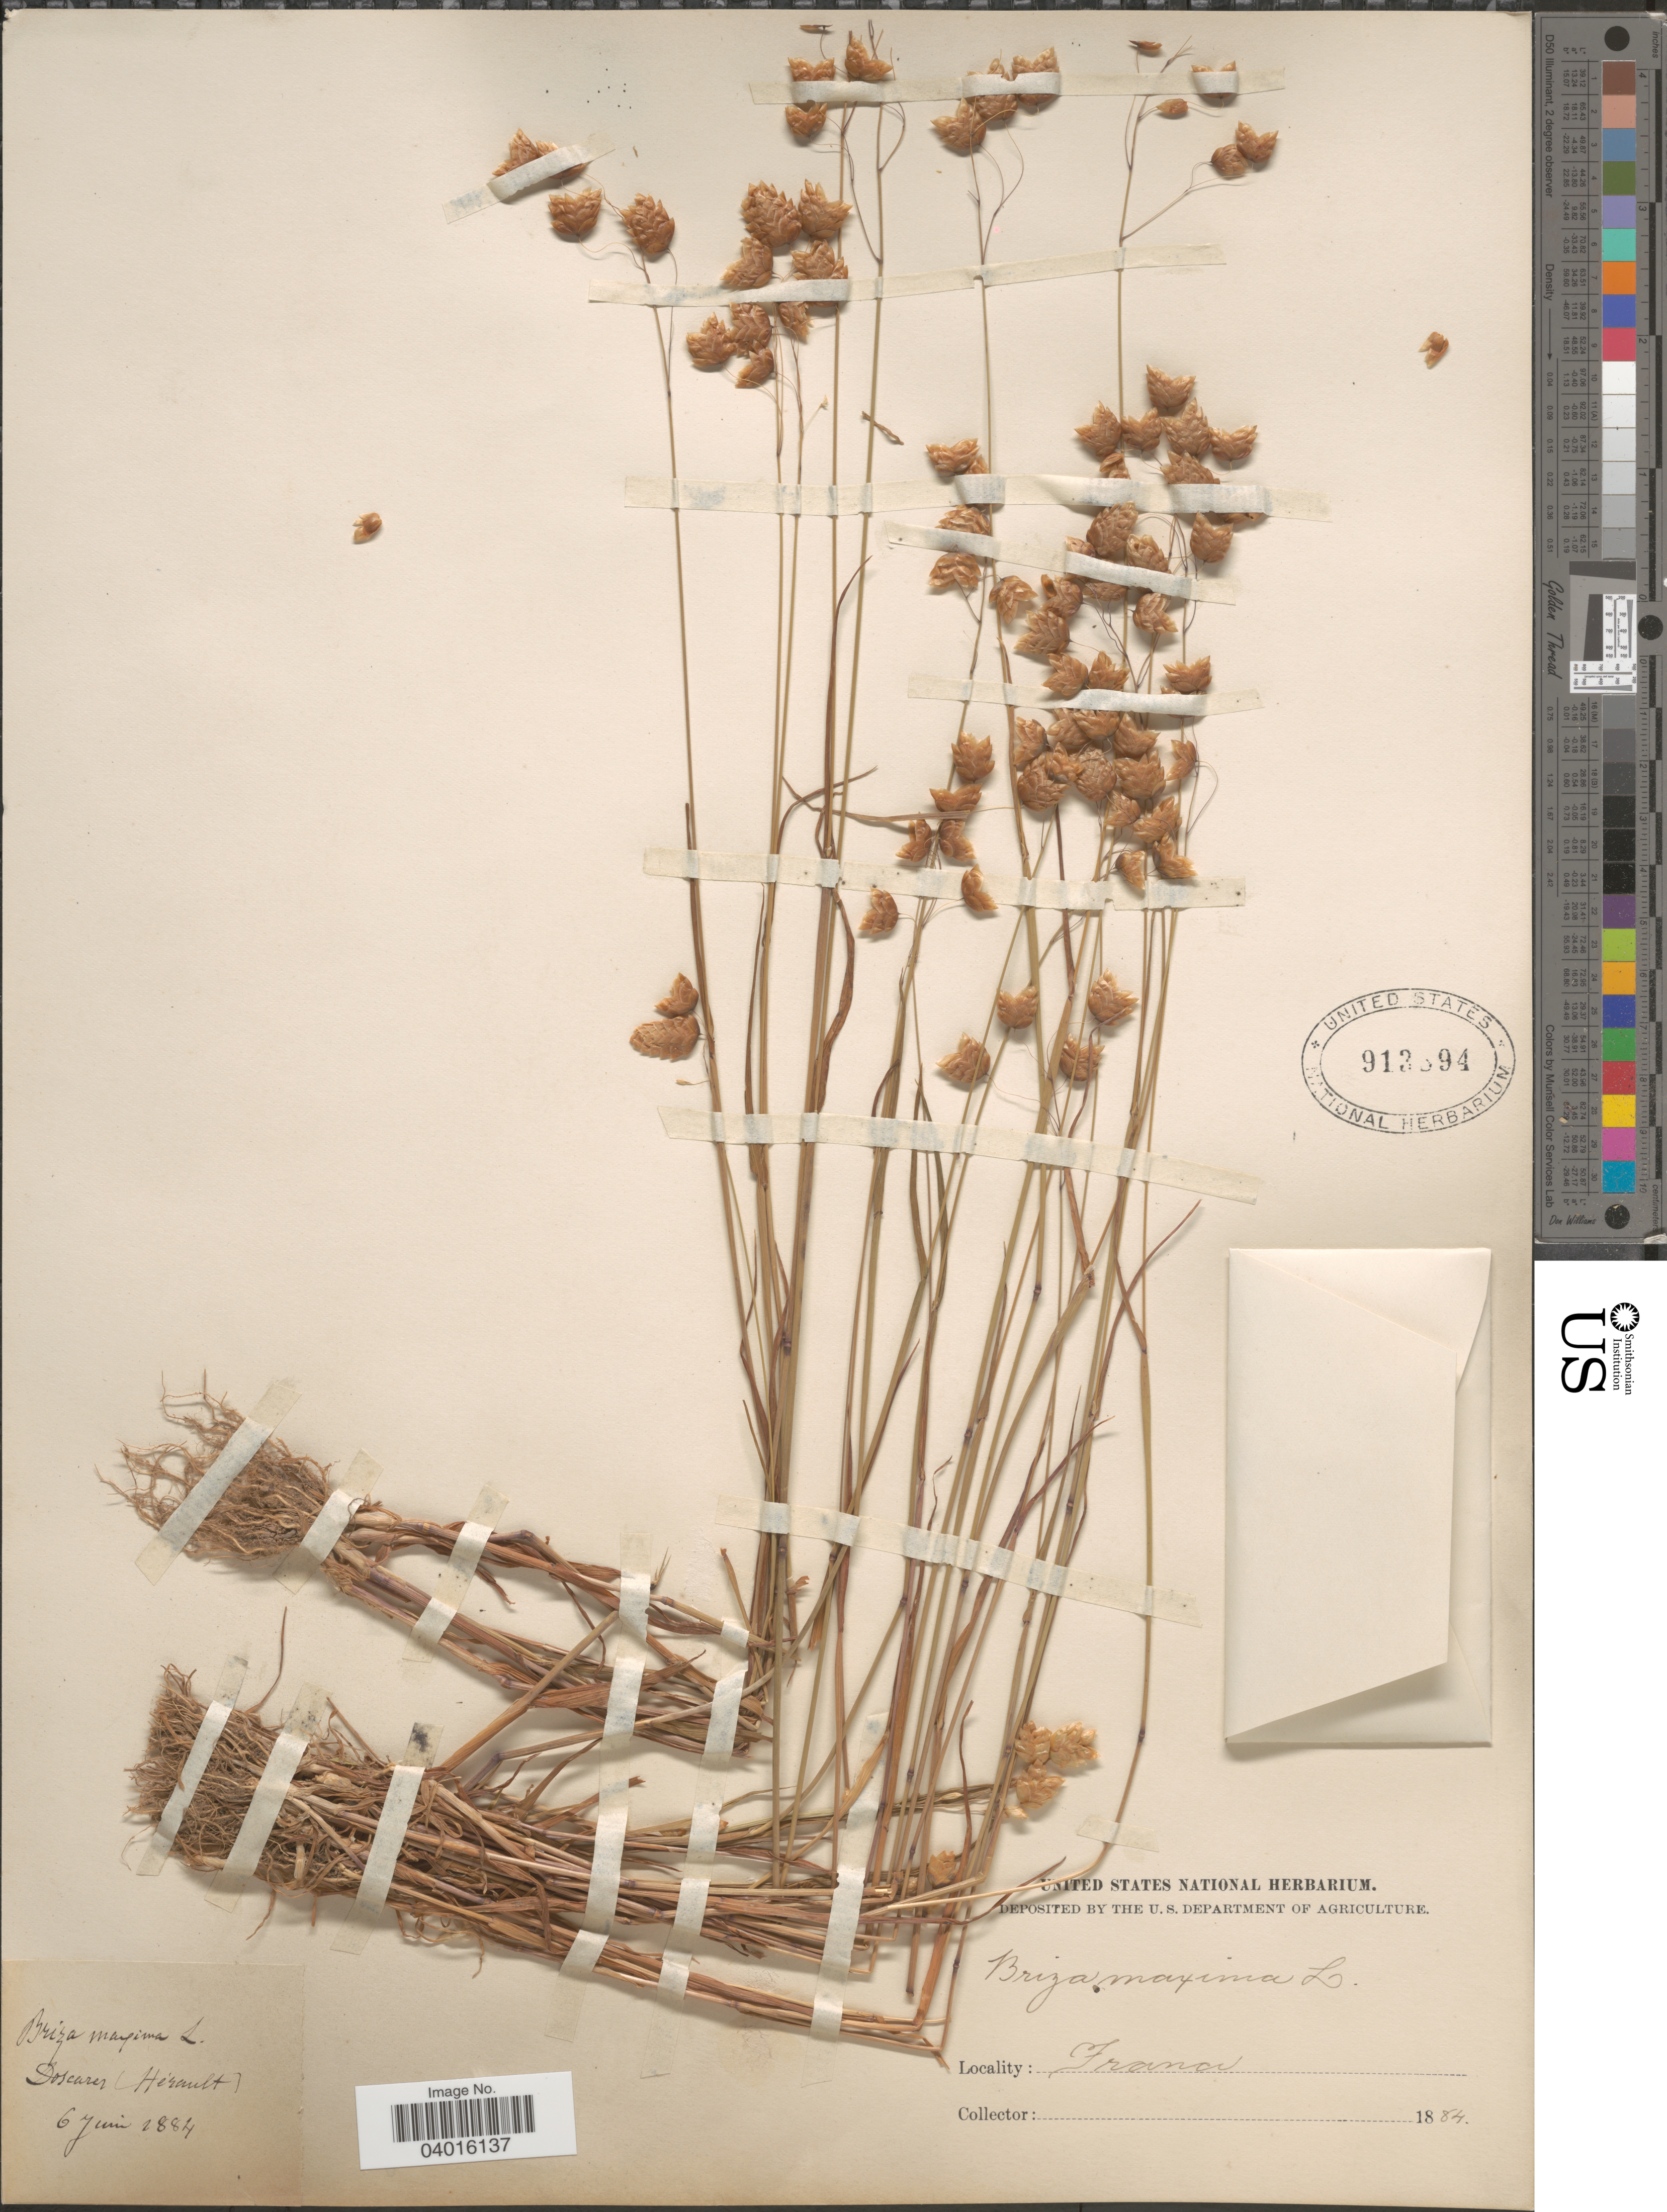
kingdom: Plantae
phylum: Tracheophyta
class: Liliopsida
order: Poales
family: Poaceae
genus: Briza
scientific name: Briza maxima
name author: L.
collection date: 1884-06-06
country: France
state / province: Occitanie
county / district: Hérault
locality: Doscares (Hérault).